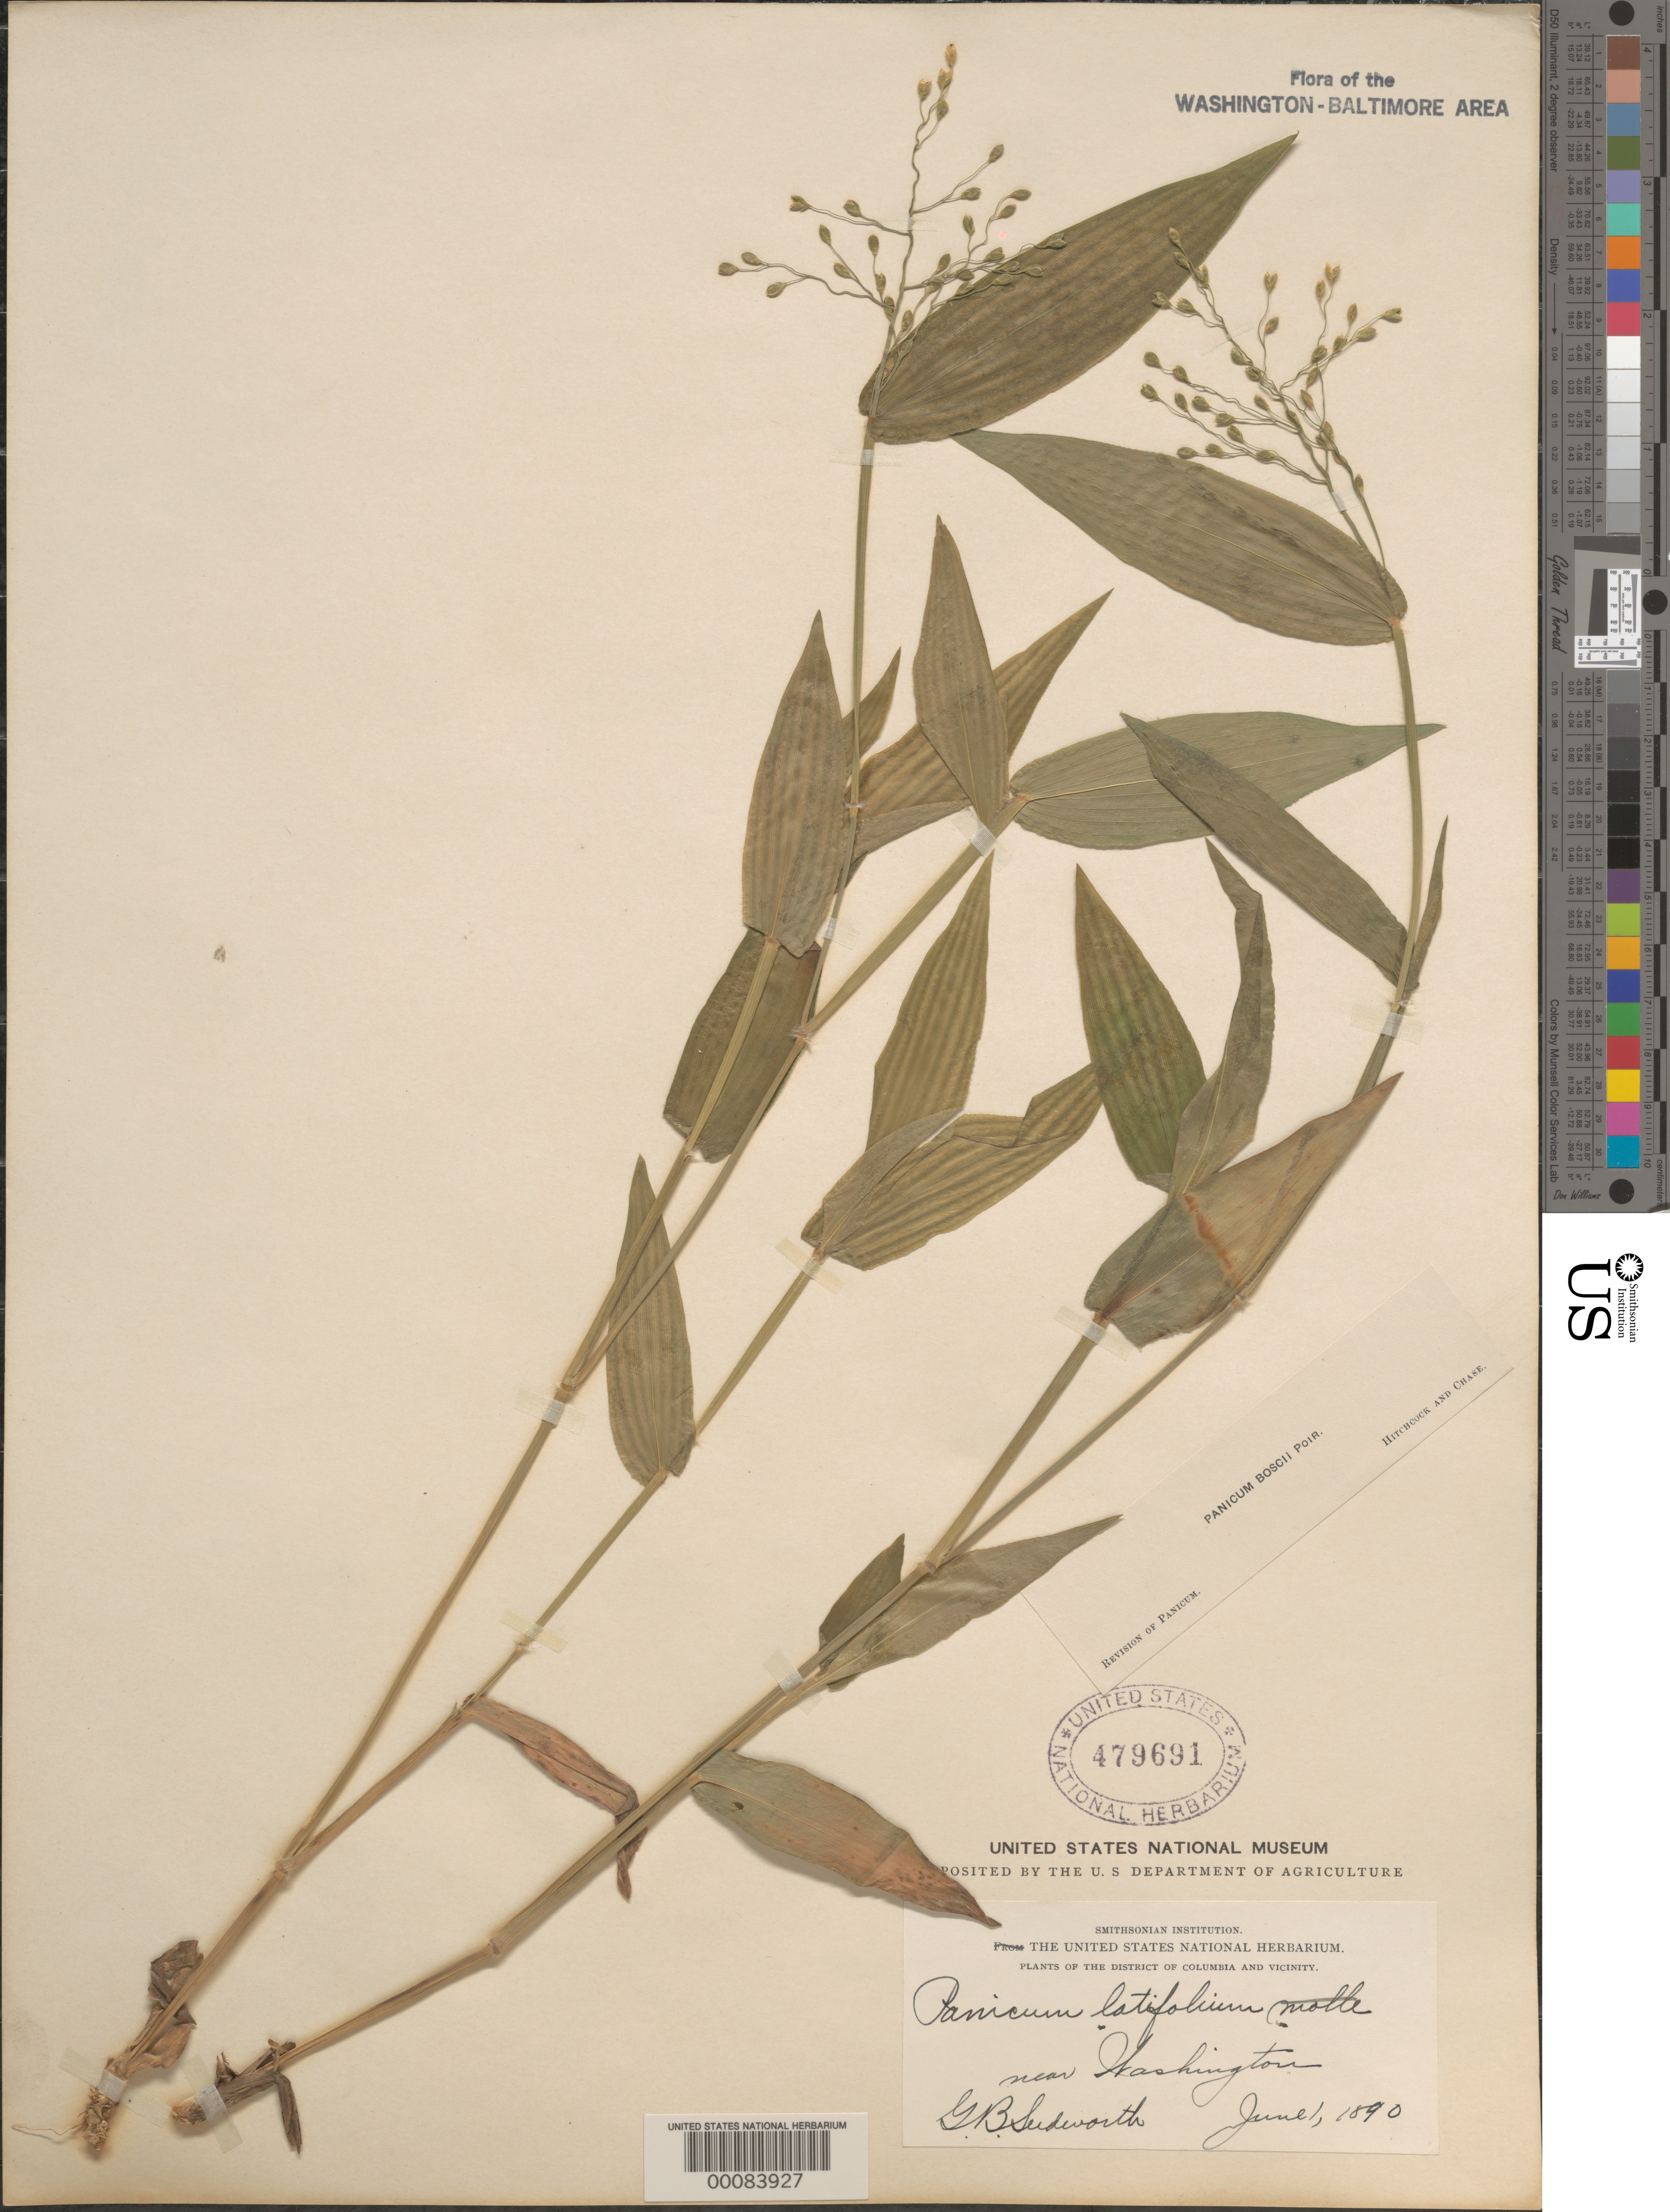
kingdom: Plantae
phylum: Tracheophyta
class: Liliopsida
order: Poales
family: Poaceae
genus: Dichanthelium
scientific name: Dichanthelium boscii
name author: (Poir.) Gould & C.A. Clark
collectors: G. B. Sudworth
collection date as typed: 01 Jun 1890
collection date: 1890-06-01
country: United States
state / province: District of Columbia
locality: Near Washington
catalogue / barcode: US 479691